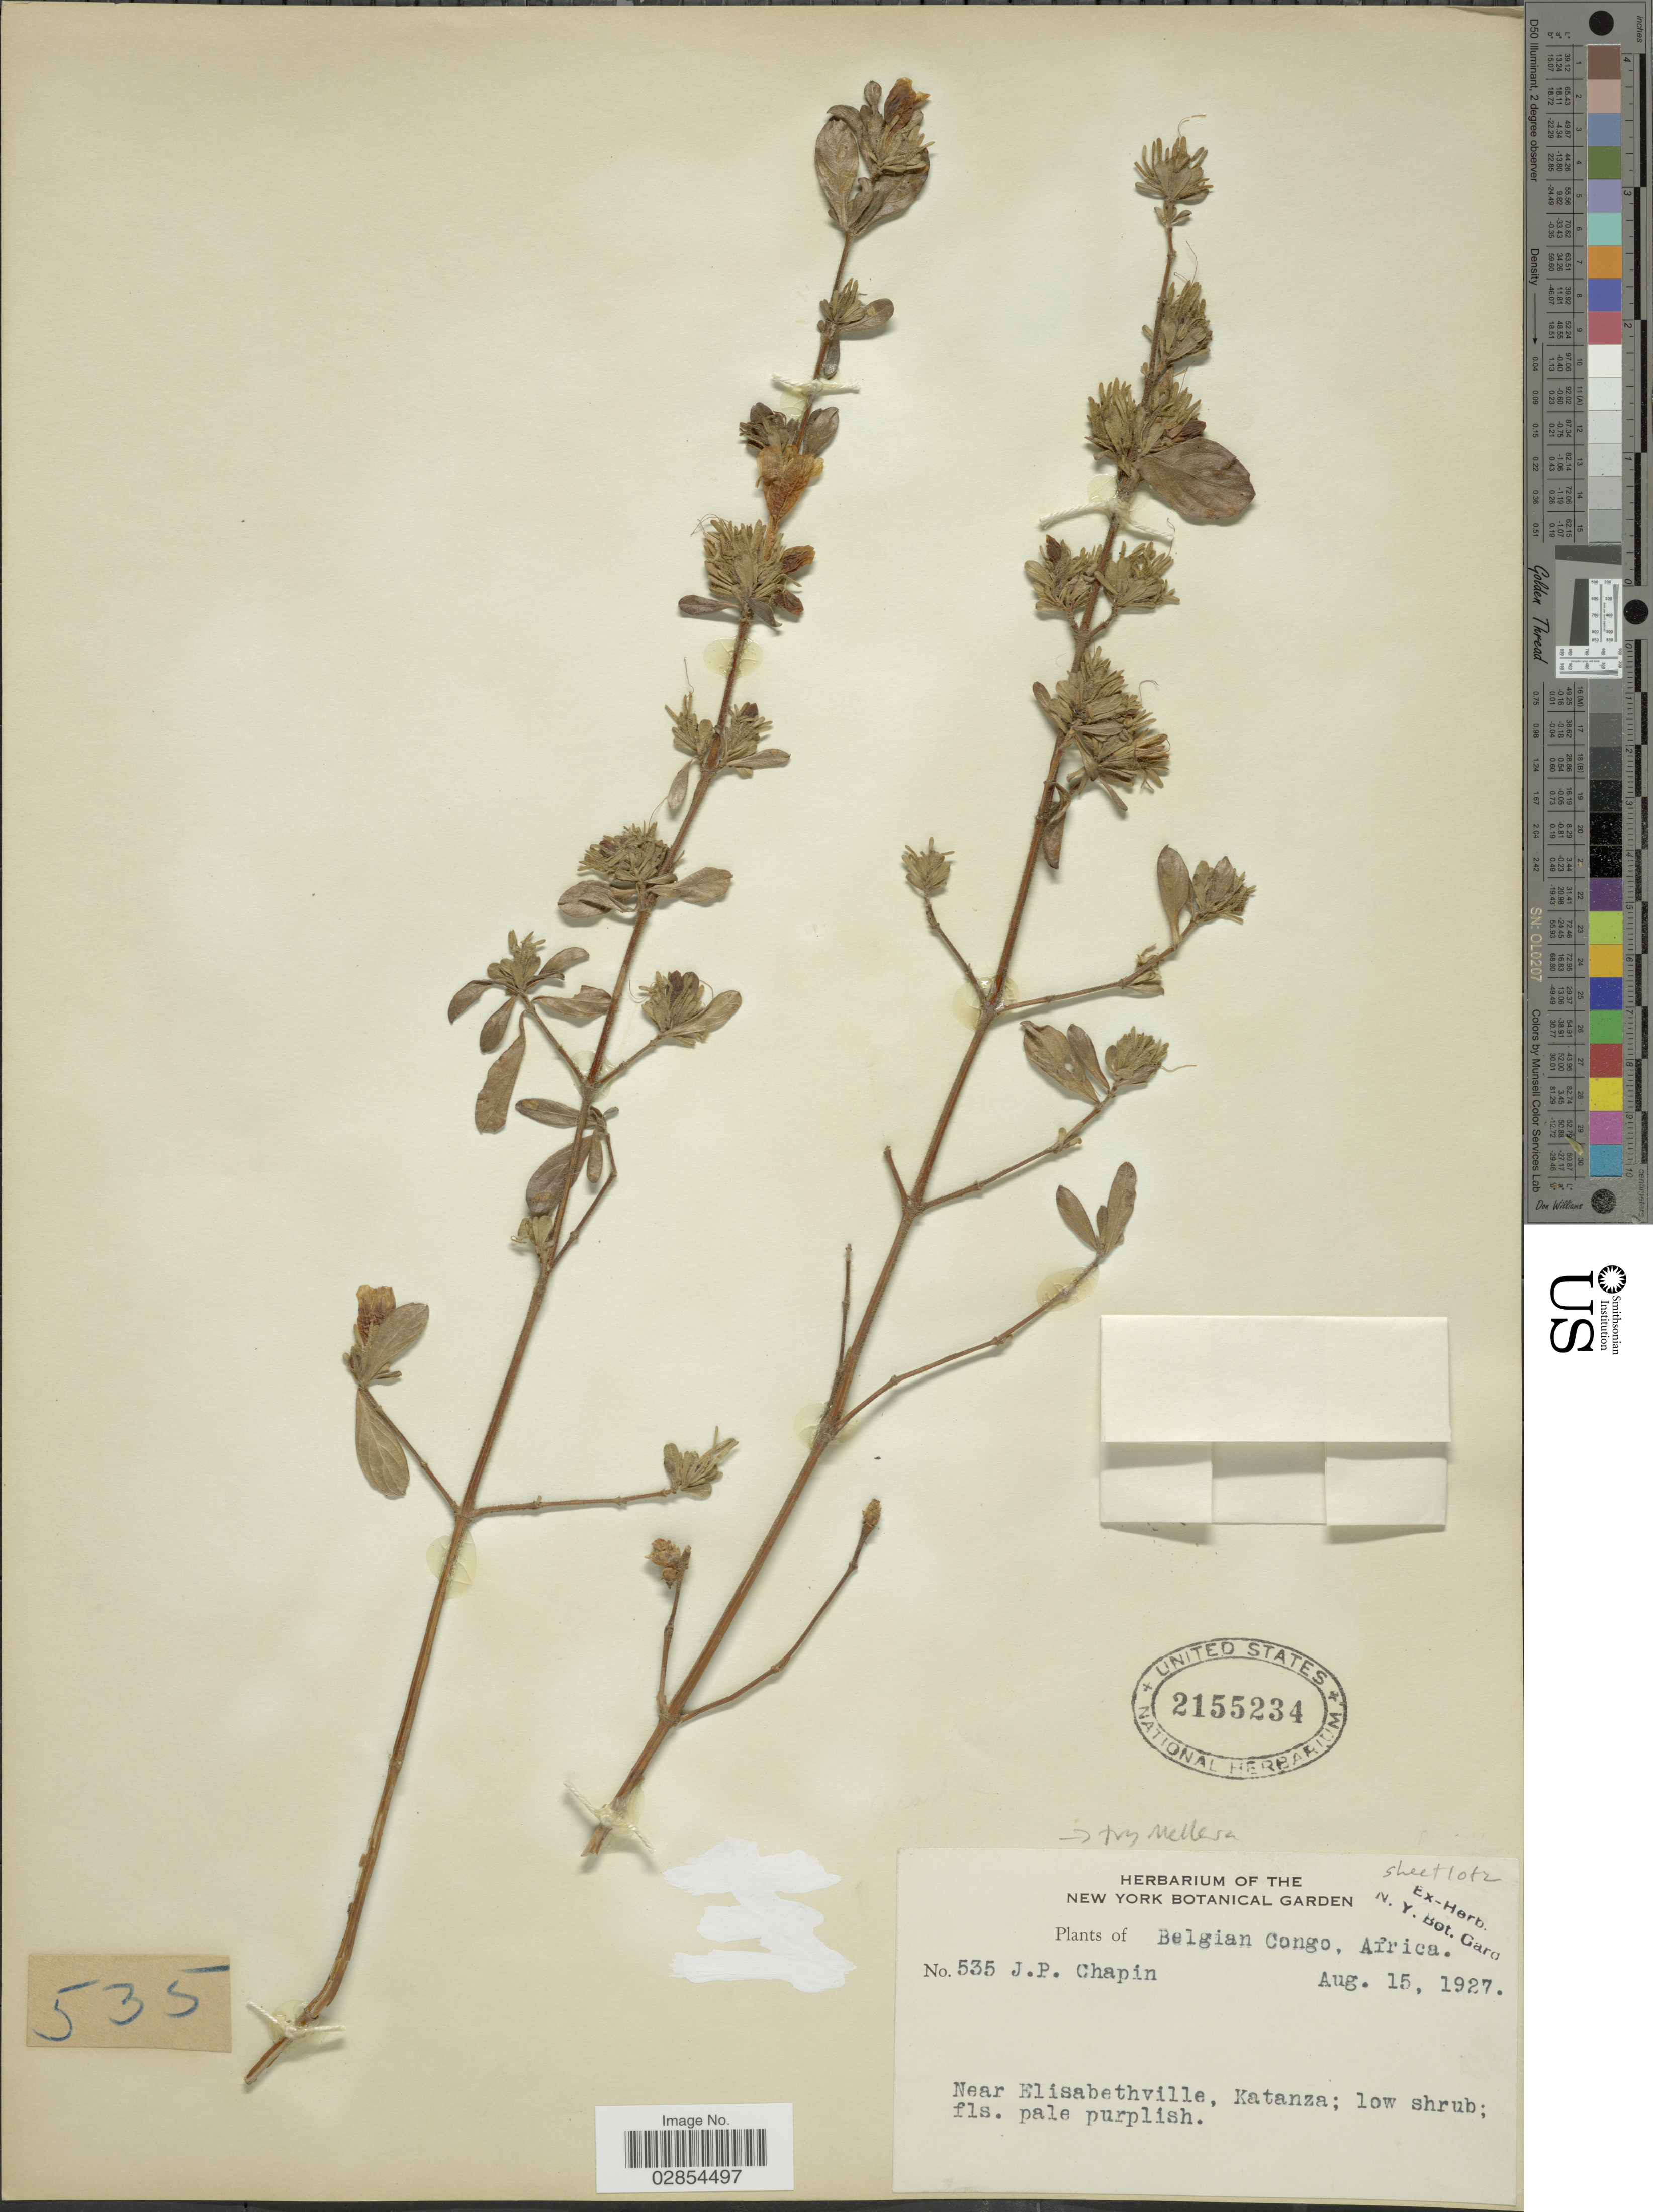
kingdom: Plantae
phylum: Tracheophyta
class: Magnoliopsida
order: Lamiales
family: Acanthaceae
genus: Mellera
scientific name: Mellera sp.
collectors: J. Chapin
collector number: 535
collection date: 1927-08-15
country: Congo, Democratic Republic of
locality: Belgian Congo. Near Elisabethville, Katanza.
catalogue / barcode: US 2155234